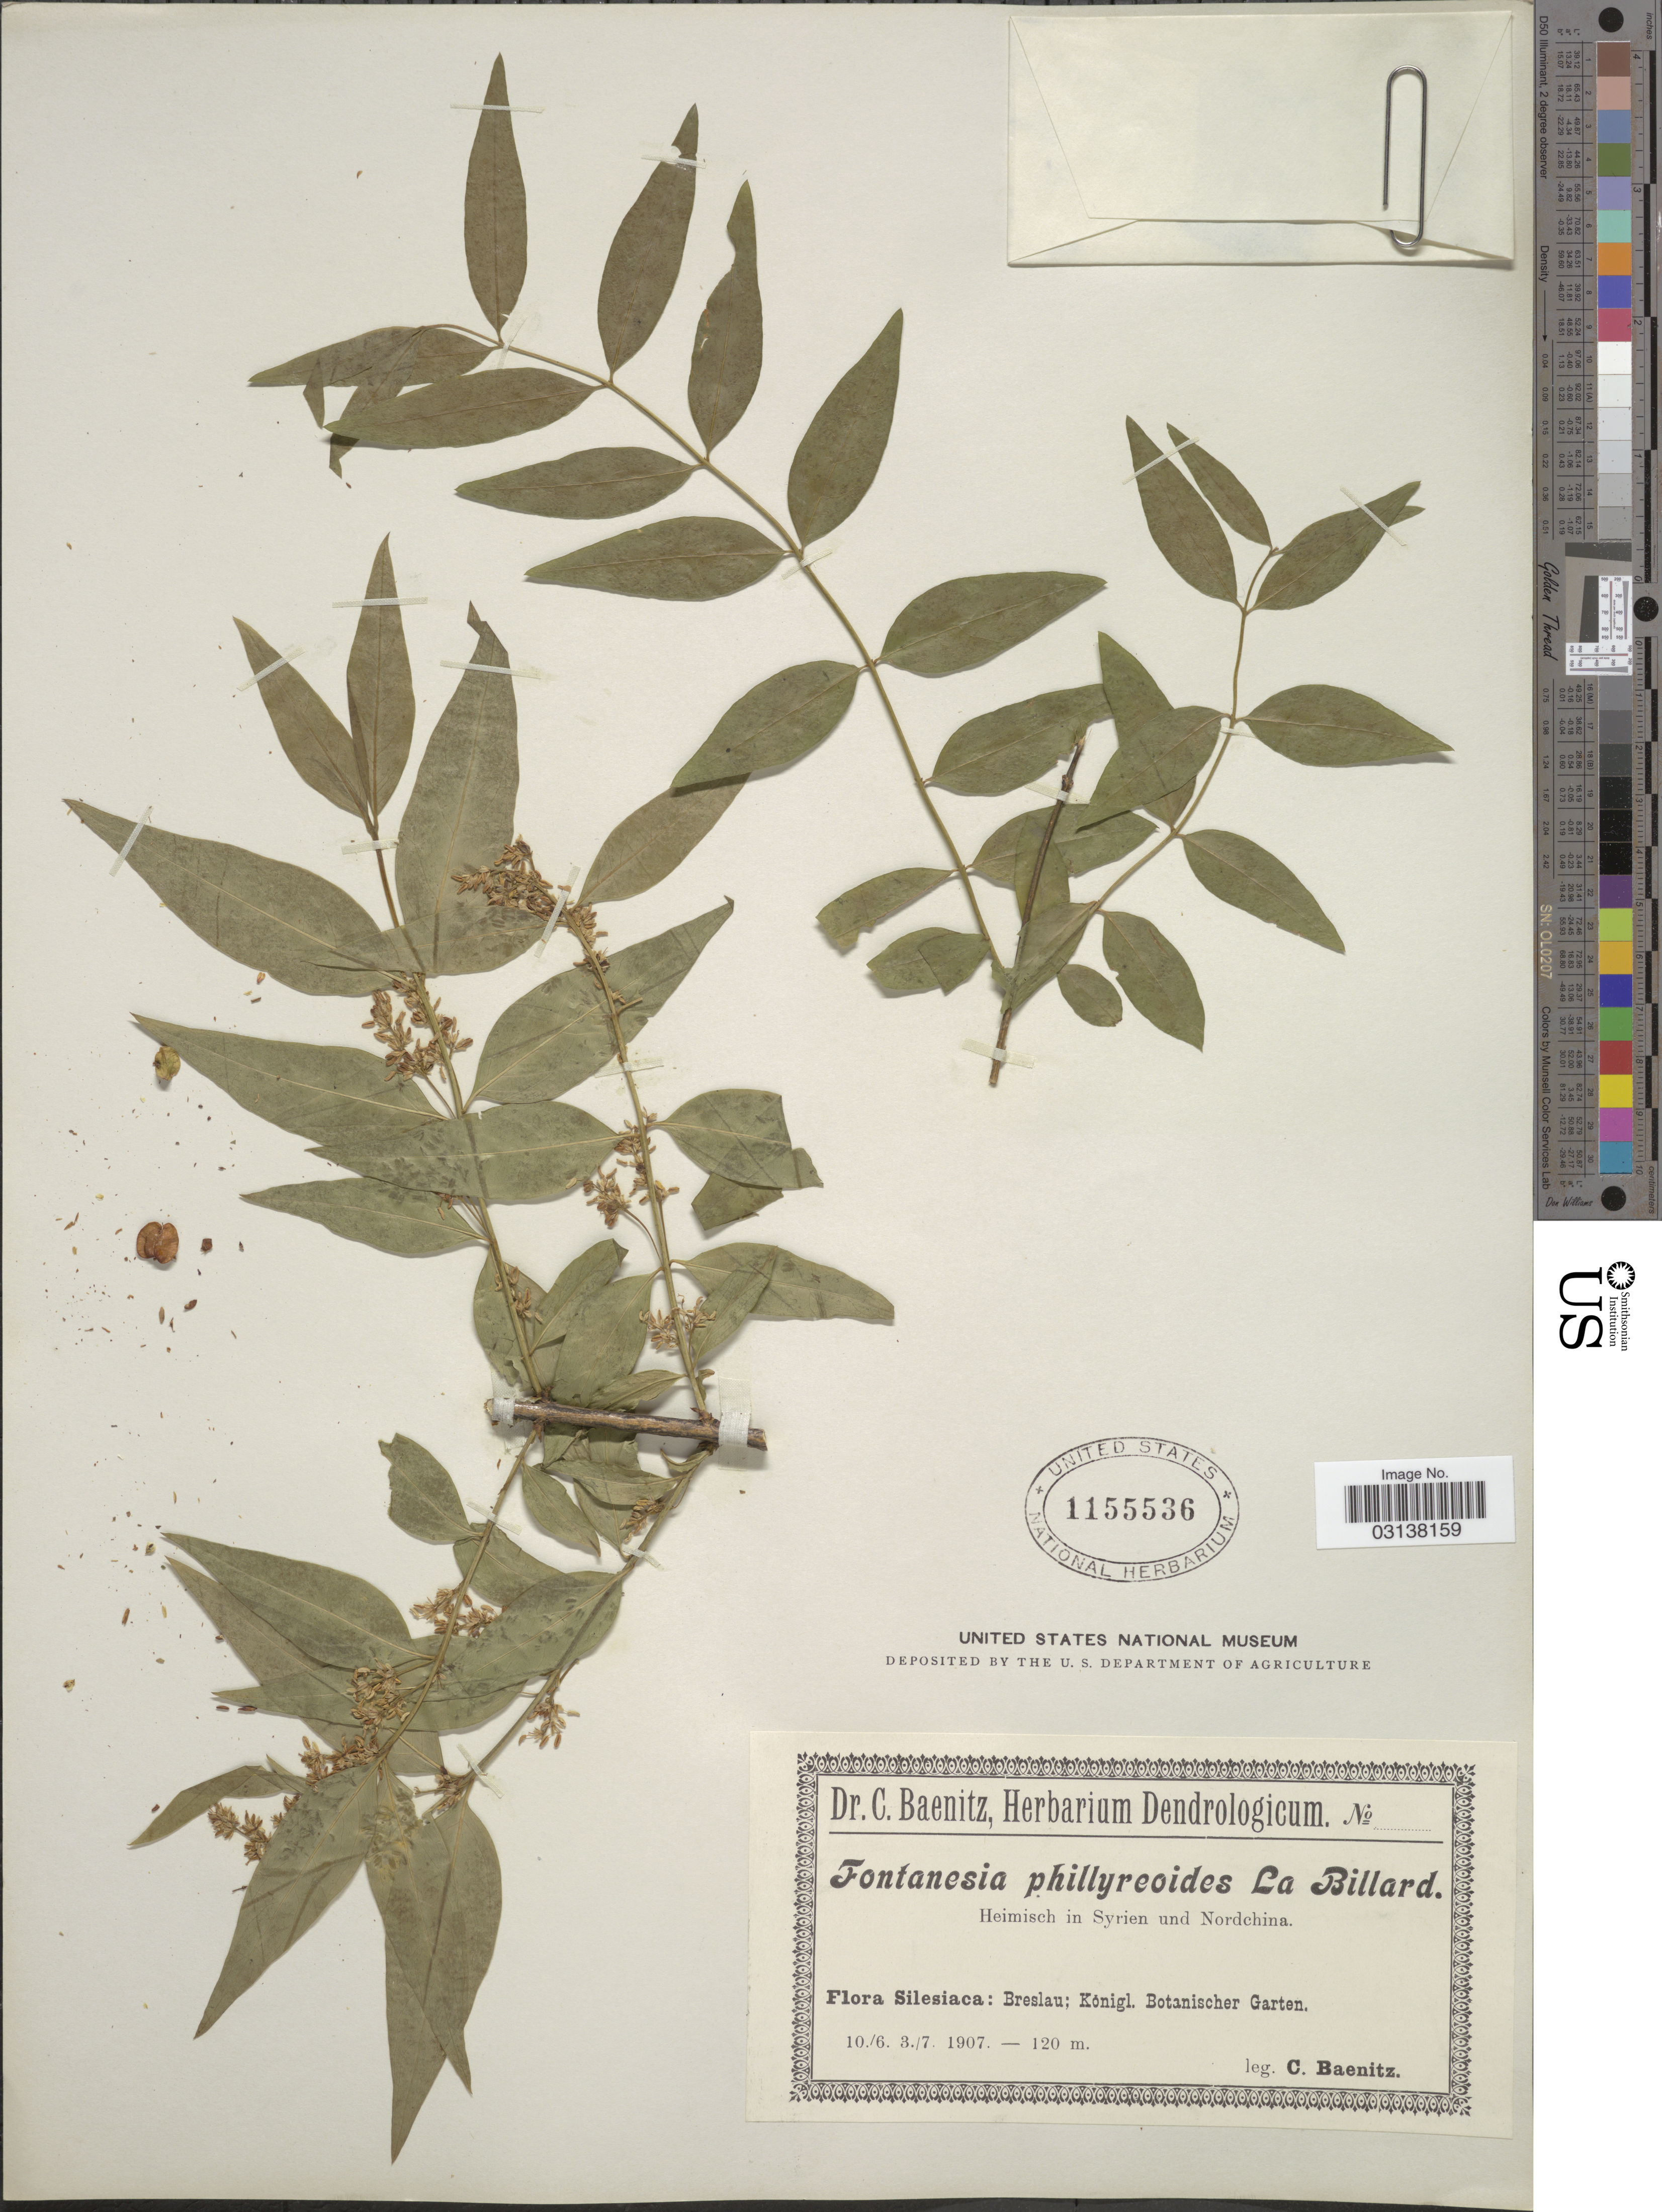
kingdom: Plantae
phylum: Tracheophyta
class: Magnoliopsida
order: Lamiales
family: Oleaceae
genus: Fontanesia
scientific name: Fontanesia phillyreoides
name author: Labill.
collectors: C. G. Baenitz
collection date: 1907-06-10/1907-07-03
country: Poland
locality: Silesiaca: Breslau; Königl. Botanischer Garten.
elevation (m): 120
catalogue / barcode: US 1155536